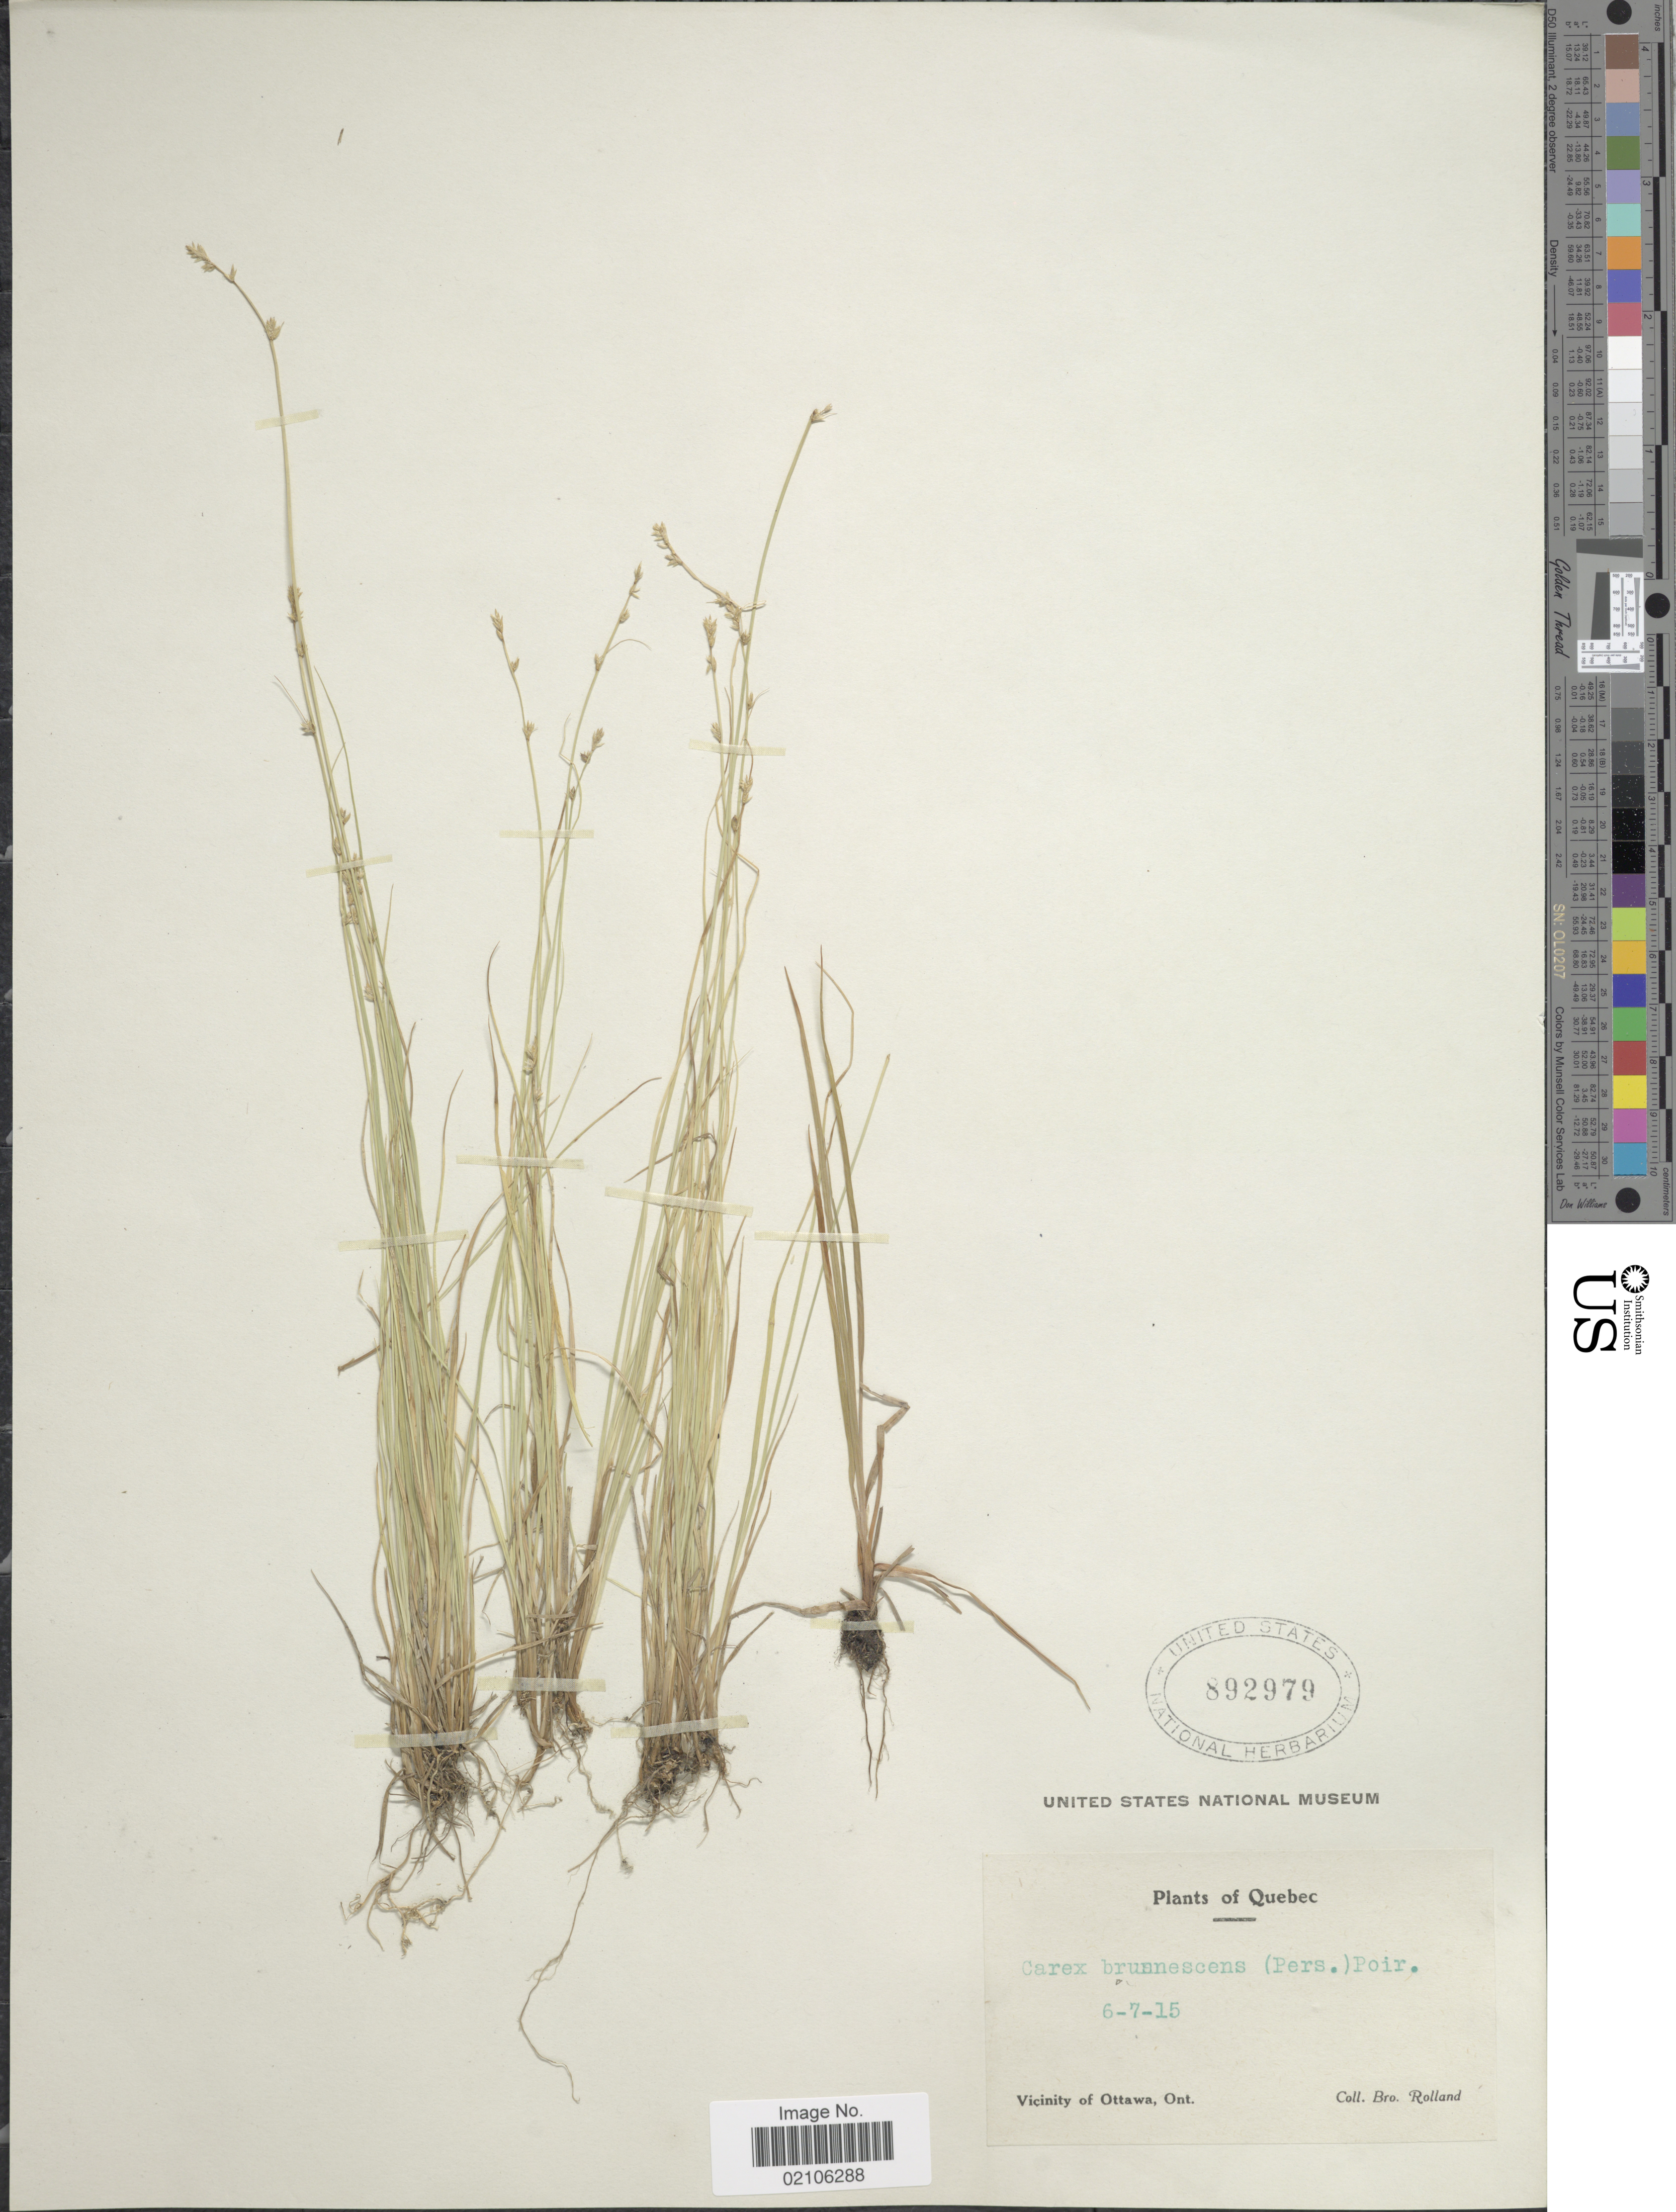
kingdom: Plantae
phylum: Tracheophyta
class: Liliopsida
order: Poales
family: Cyperaceae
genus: Carex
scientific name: Carex brunnescens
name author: (Pers.) Poir.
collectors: B. Rolland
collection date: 1915-06-07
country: Canada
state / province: Quebec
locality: Vicinity of Ottawa, Ont. [unsure placement]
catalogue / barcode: US 892979